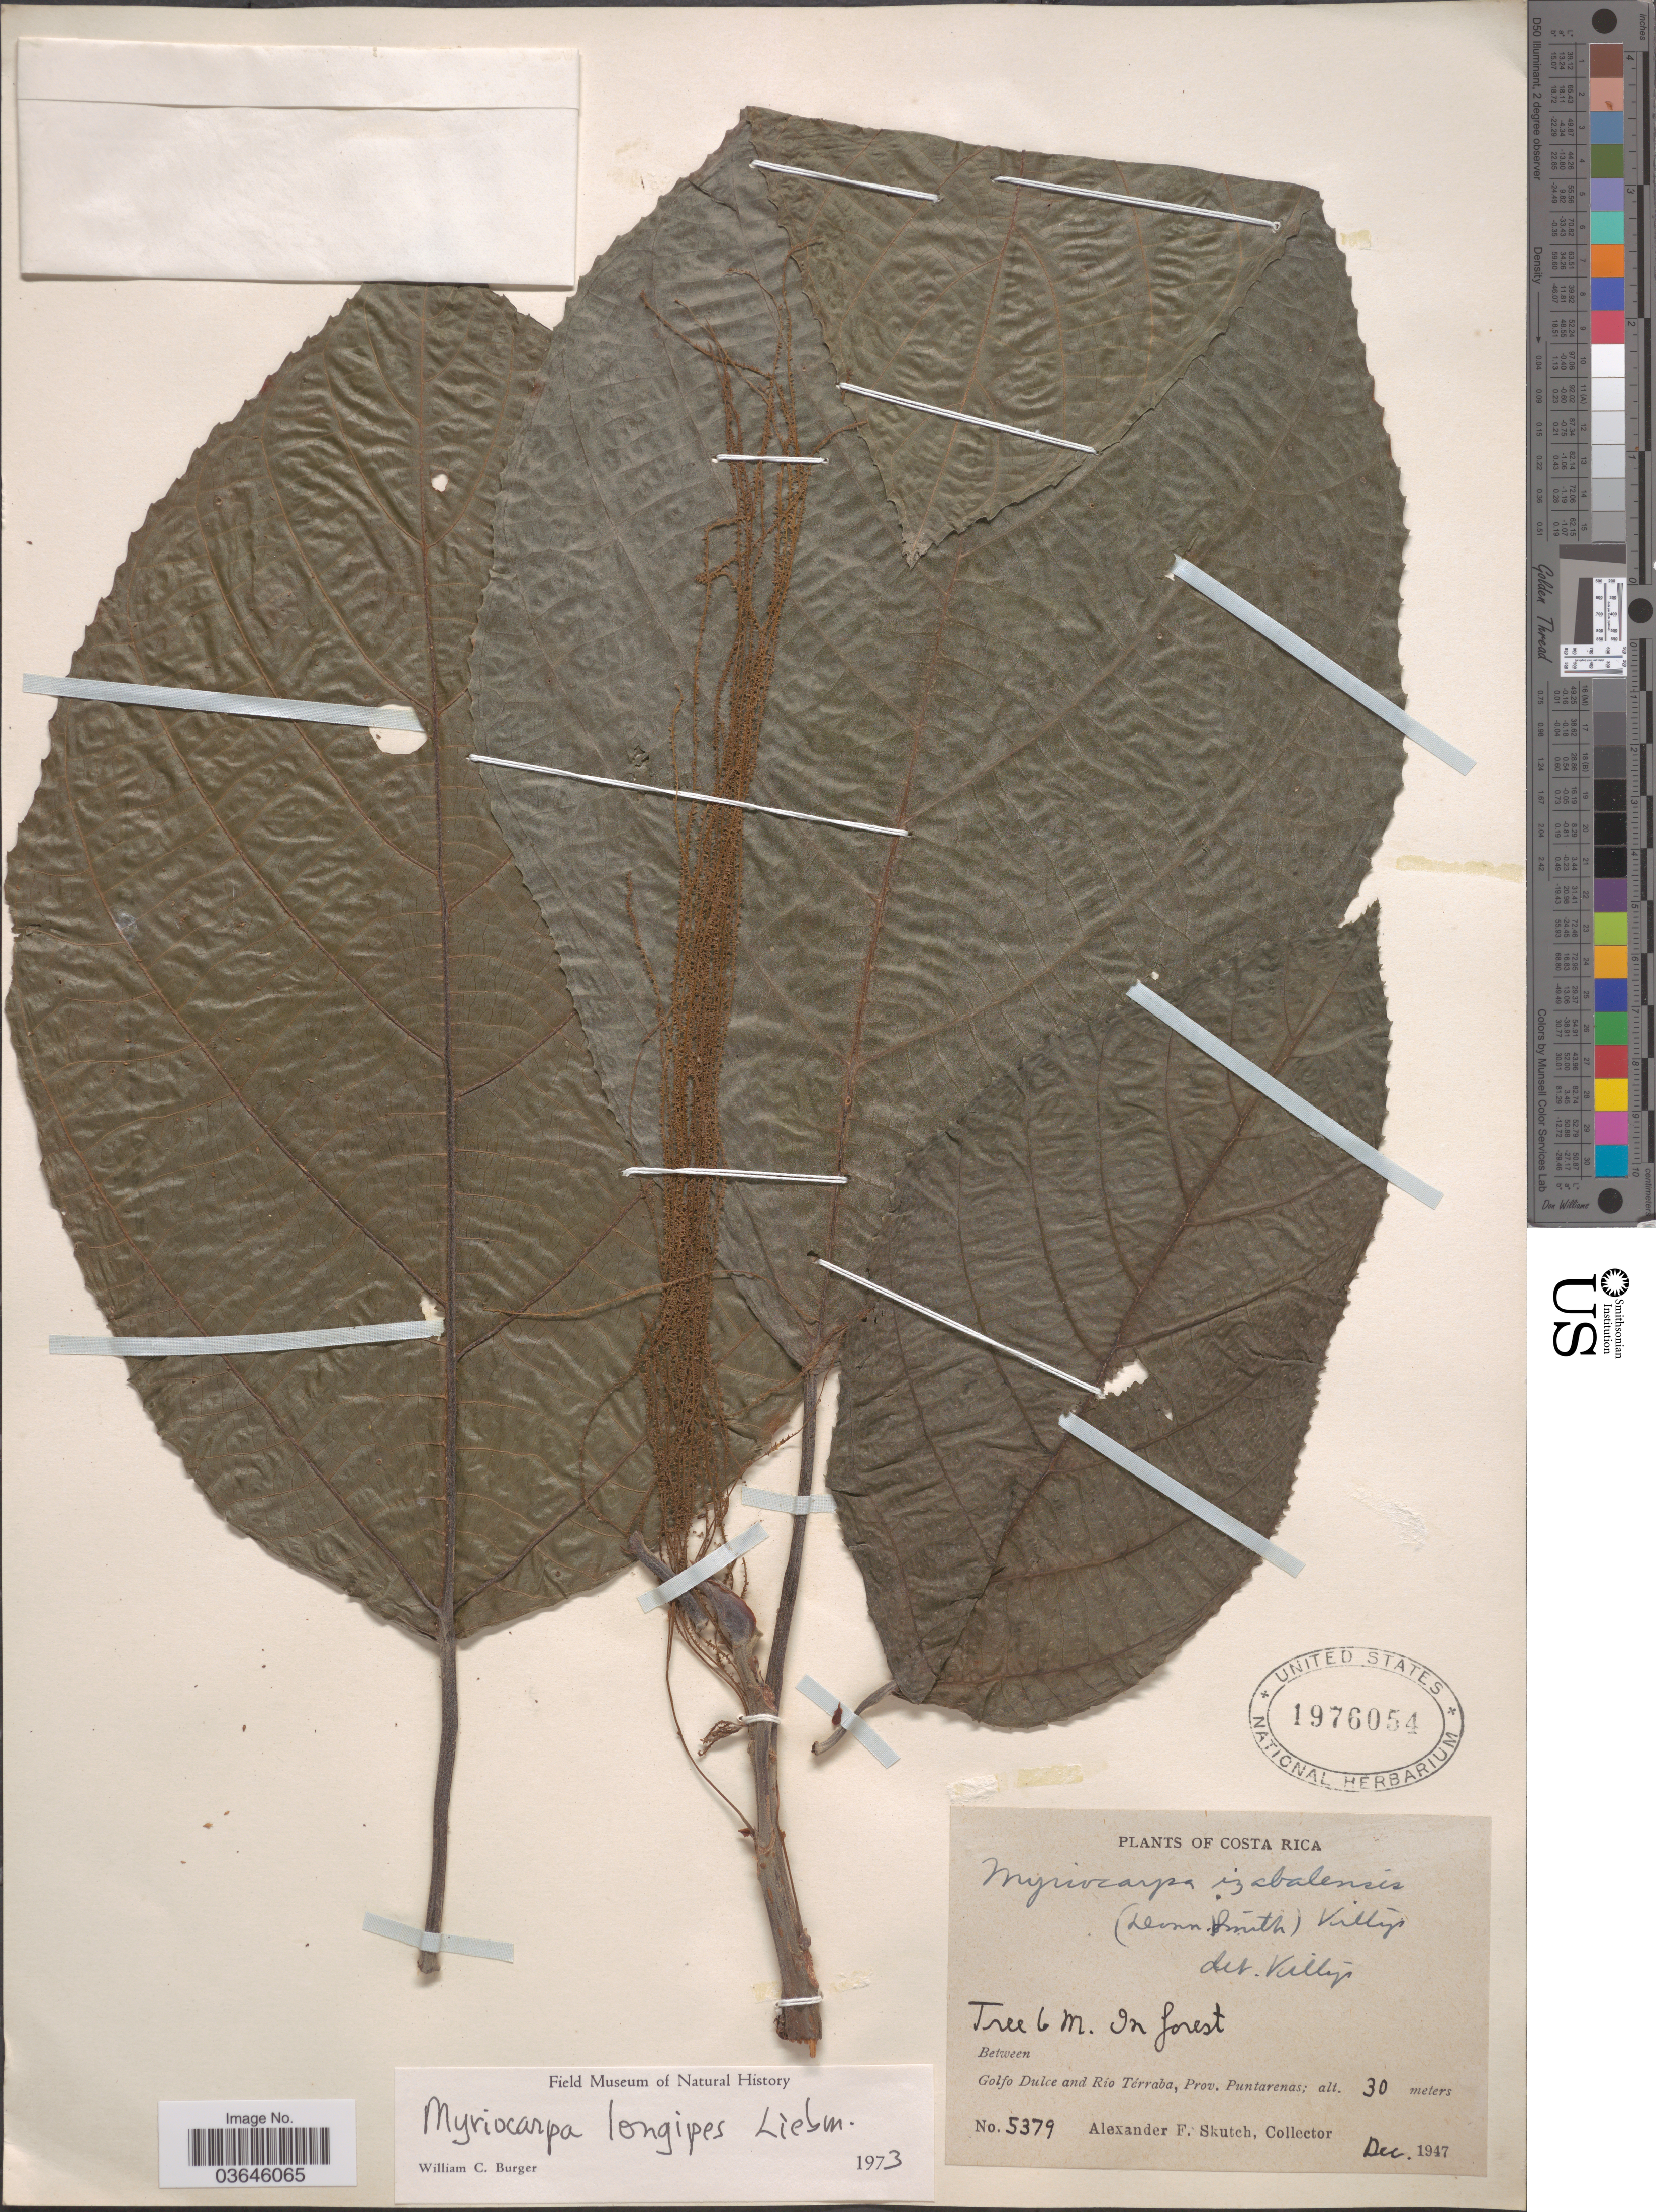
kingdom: Plantae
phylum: Tracheophyta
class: Magnoliopsida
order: Rosales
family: Urticaceae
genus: Myriocarpa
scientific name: Myriocarpa longipes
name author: Liebm.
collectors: A. F. Skutch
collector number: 5379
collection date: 1947-12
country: Costa Rica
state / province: Puntarenas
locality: Between Golfo Dulce and Río Térraba.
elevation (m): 30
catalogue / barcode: US 1976054